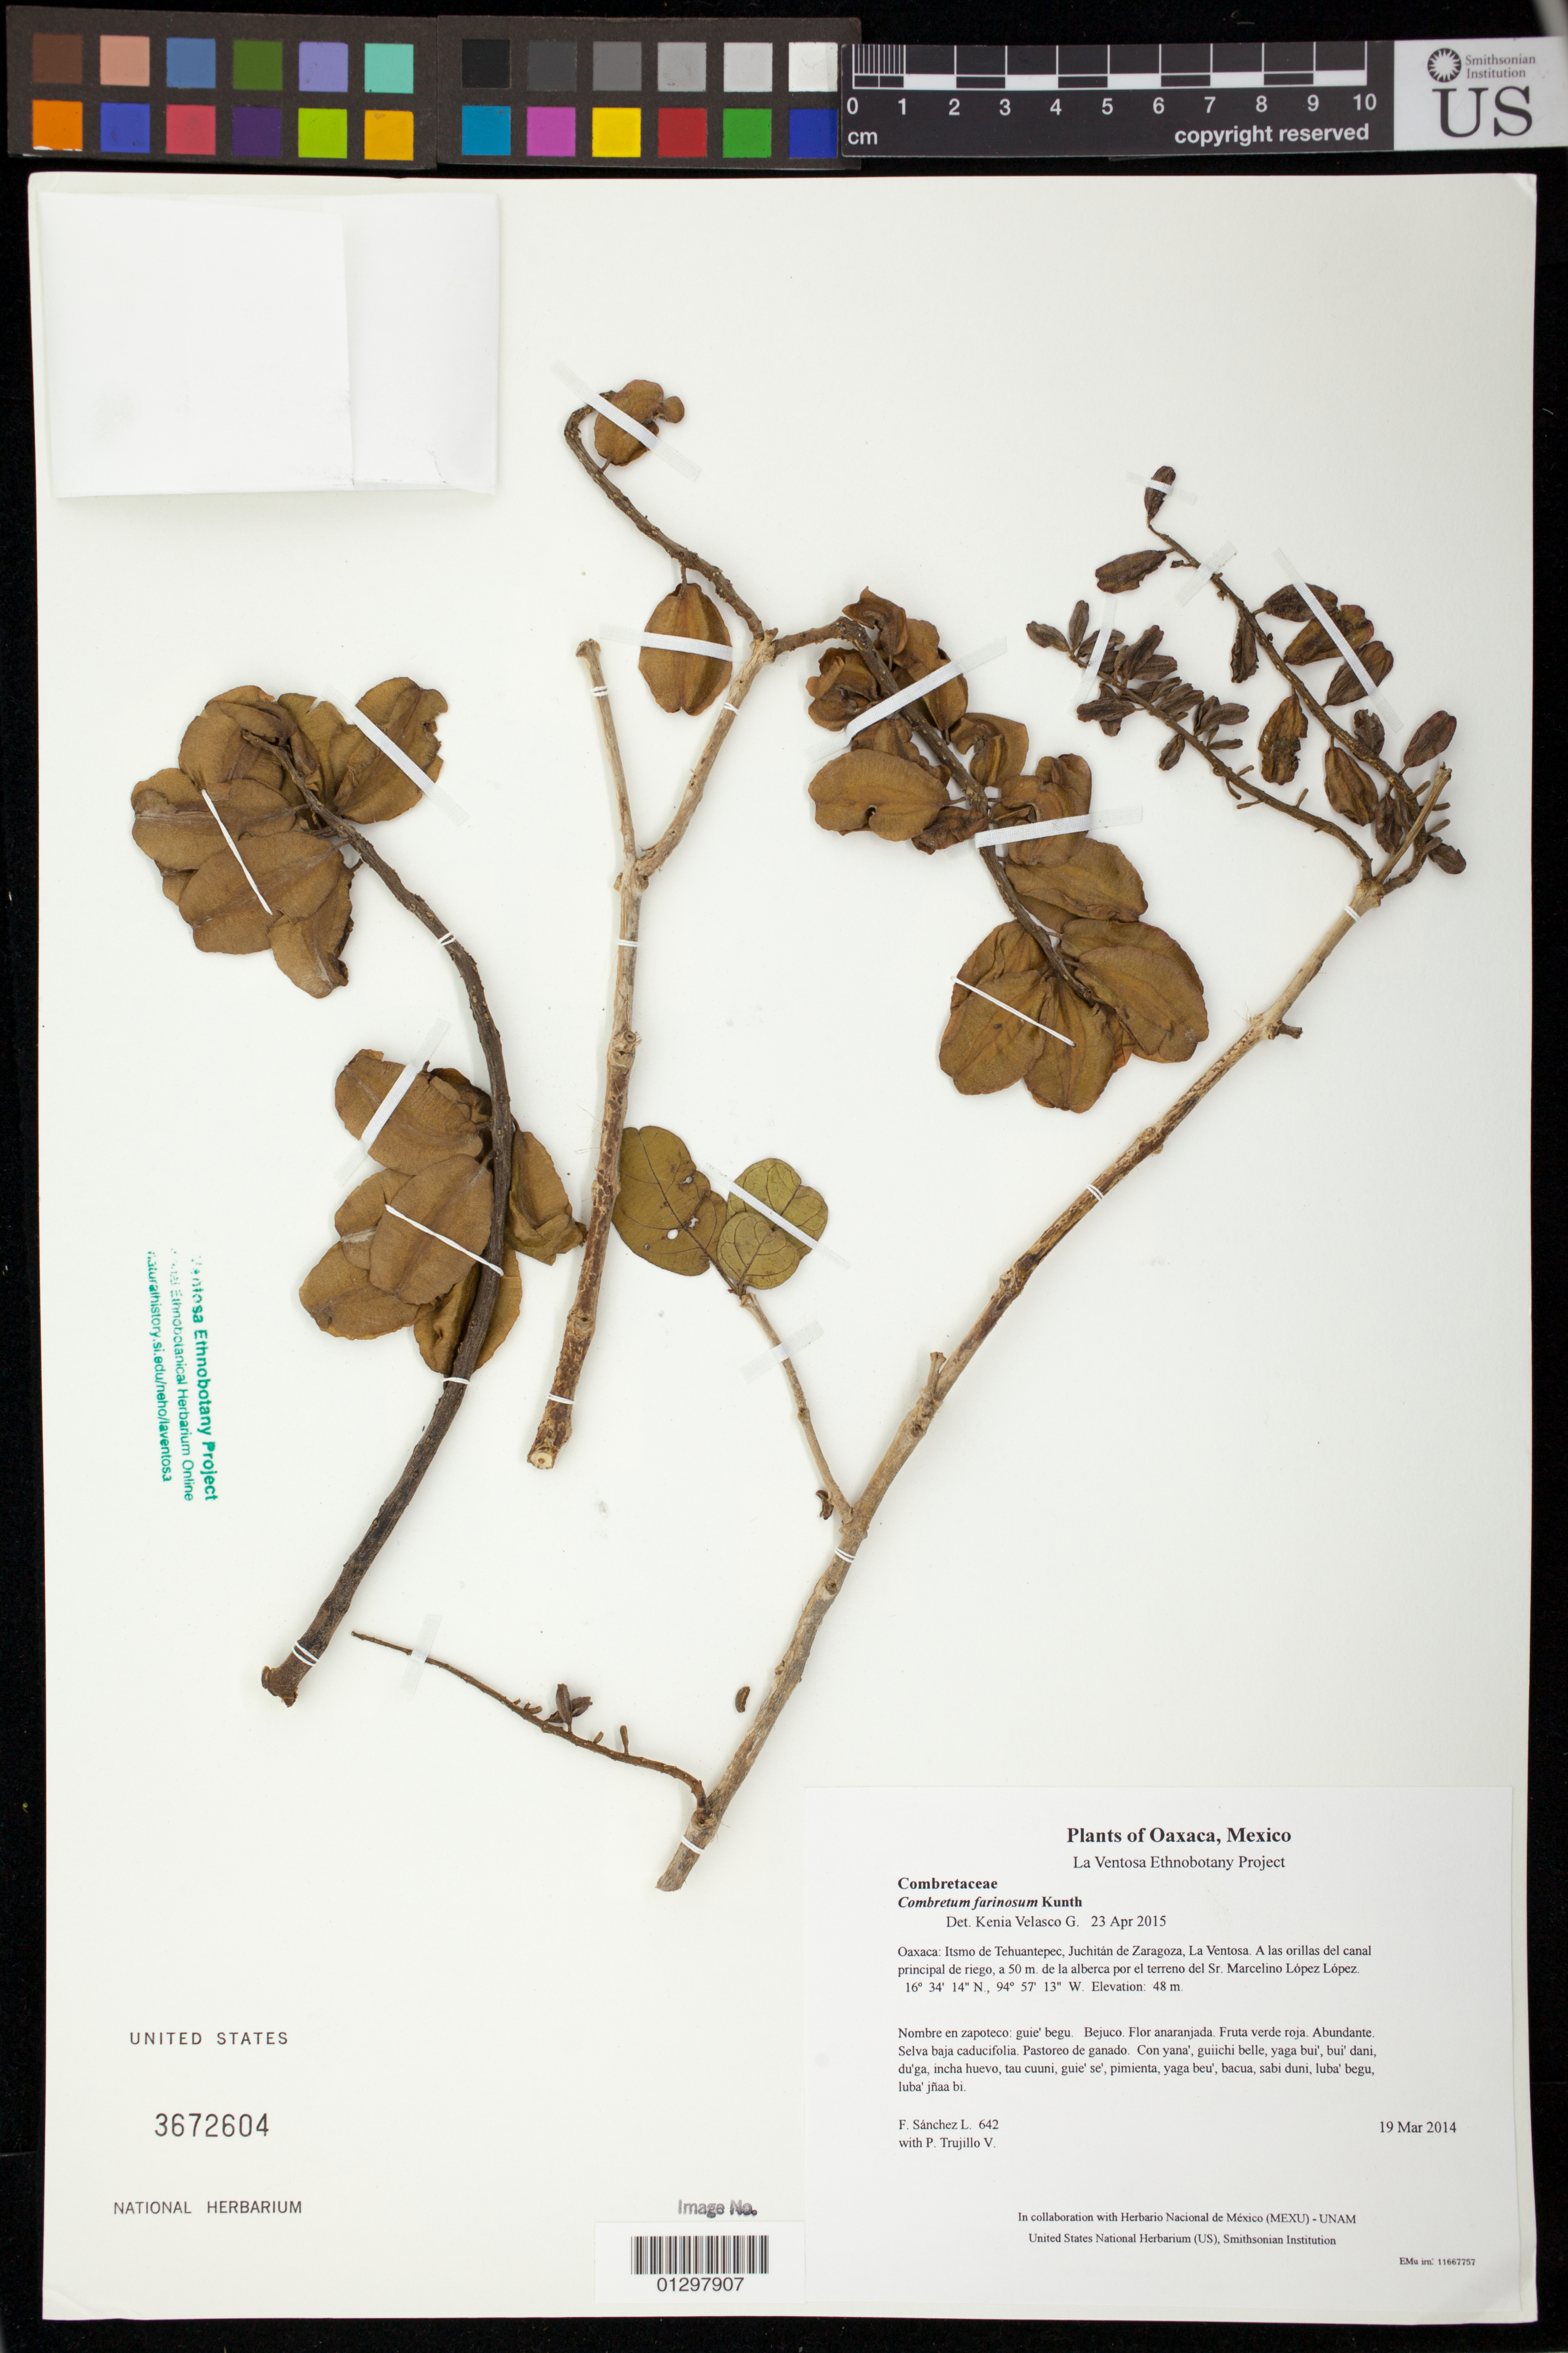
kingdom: Plantae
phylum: Tracheophyta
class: Magnoliopsida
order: Myrtales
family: Combretaceae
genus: Combretum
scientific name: Combretum farinosum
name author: Kunth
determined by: Velasco G., Kenia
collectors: F. Sánchez L. & P. Trujillo V.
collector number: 642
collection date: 2014-03-19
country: Mexico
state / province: Oaxaca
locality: Itsmo de Tehuantepec, Juchitán de Zaragoza, La Ventosa. A las orillas del canal principal de riego, a 50 m. de la alberca por el terreno del Sr. Marcelino López López.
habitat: Selva baja caducifolia. Pastoreo de ganado.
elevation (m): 48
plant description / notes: JEBOT, MEXU, SERO, US; Luba'. Guie' biguitu. Cuaananaxhi naga' naxiña'. Stale.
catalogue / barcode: US 3672604